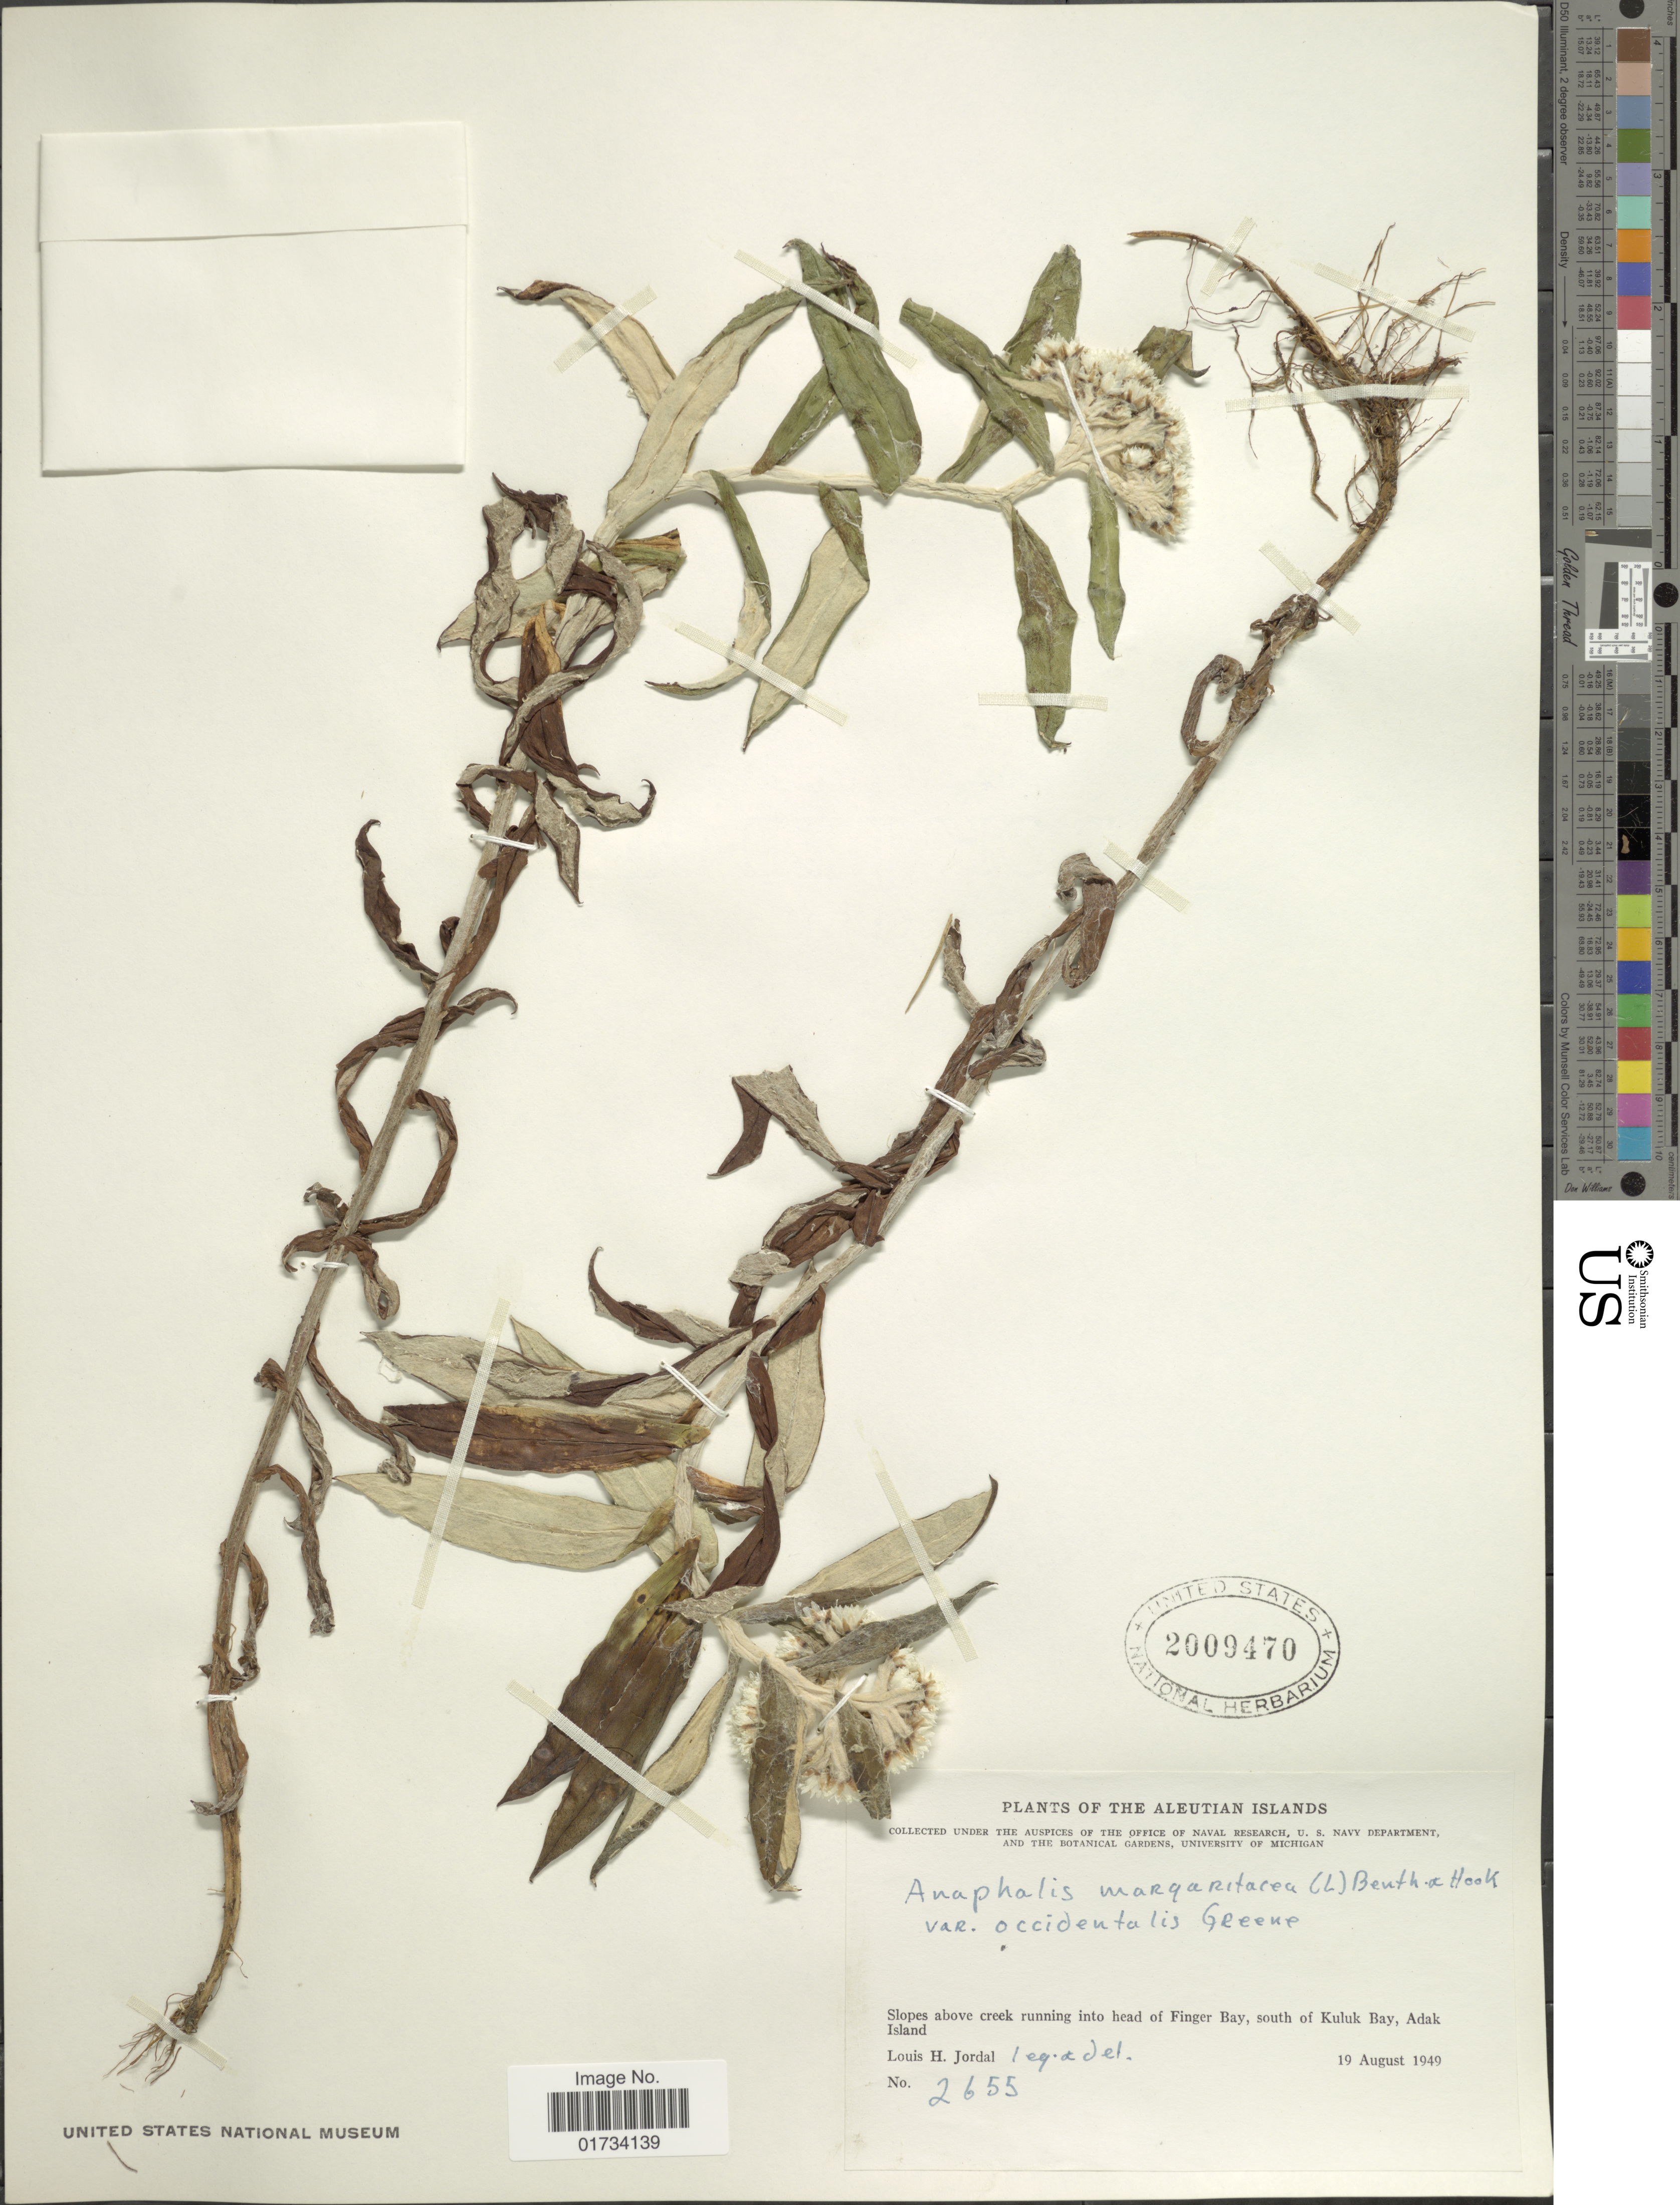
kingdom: Plantae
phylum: Tracheophyta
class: Magnoliopsida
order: Asterales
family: Asteraceae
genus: Anaphalis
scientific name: Anaphalis margaritacea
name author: (L.) Benth. & Hook. f.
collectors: L. Jordal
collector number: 2655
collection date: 1949-09-19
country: United States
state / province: Alaska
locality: Aleutian Islands, slopes above creek running, into head of Finger Bay, south of Kuluk Bay, Adak Island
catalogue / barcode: US 2009470